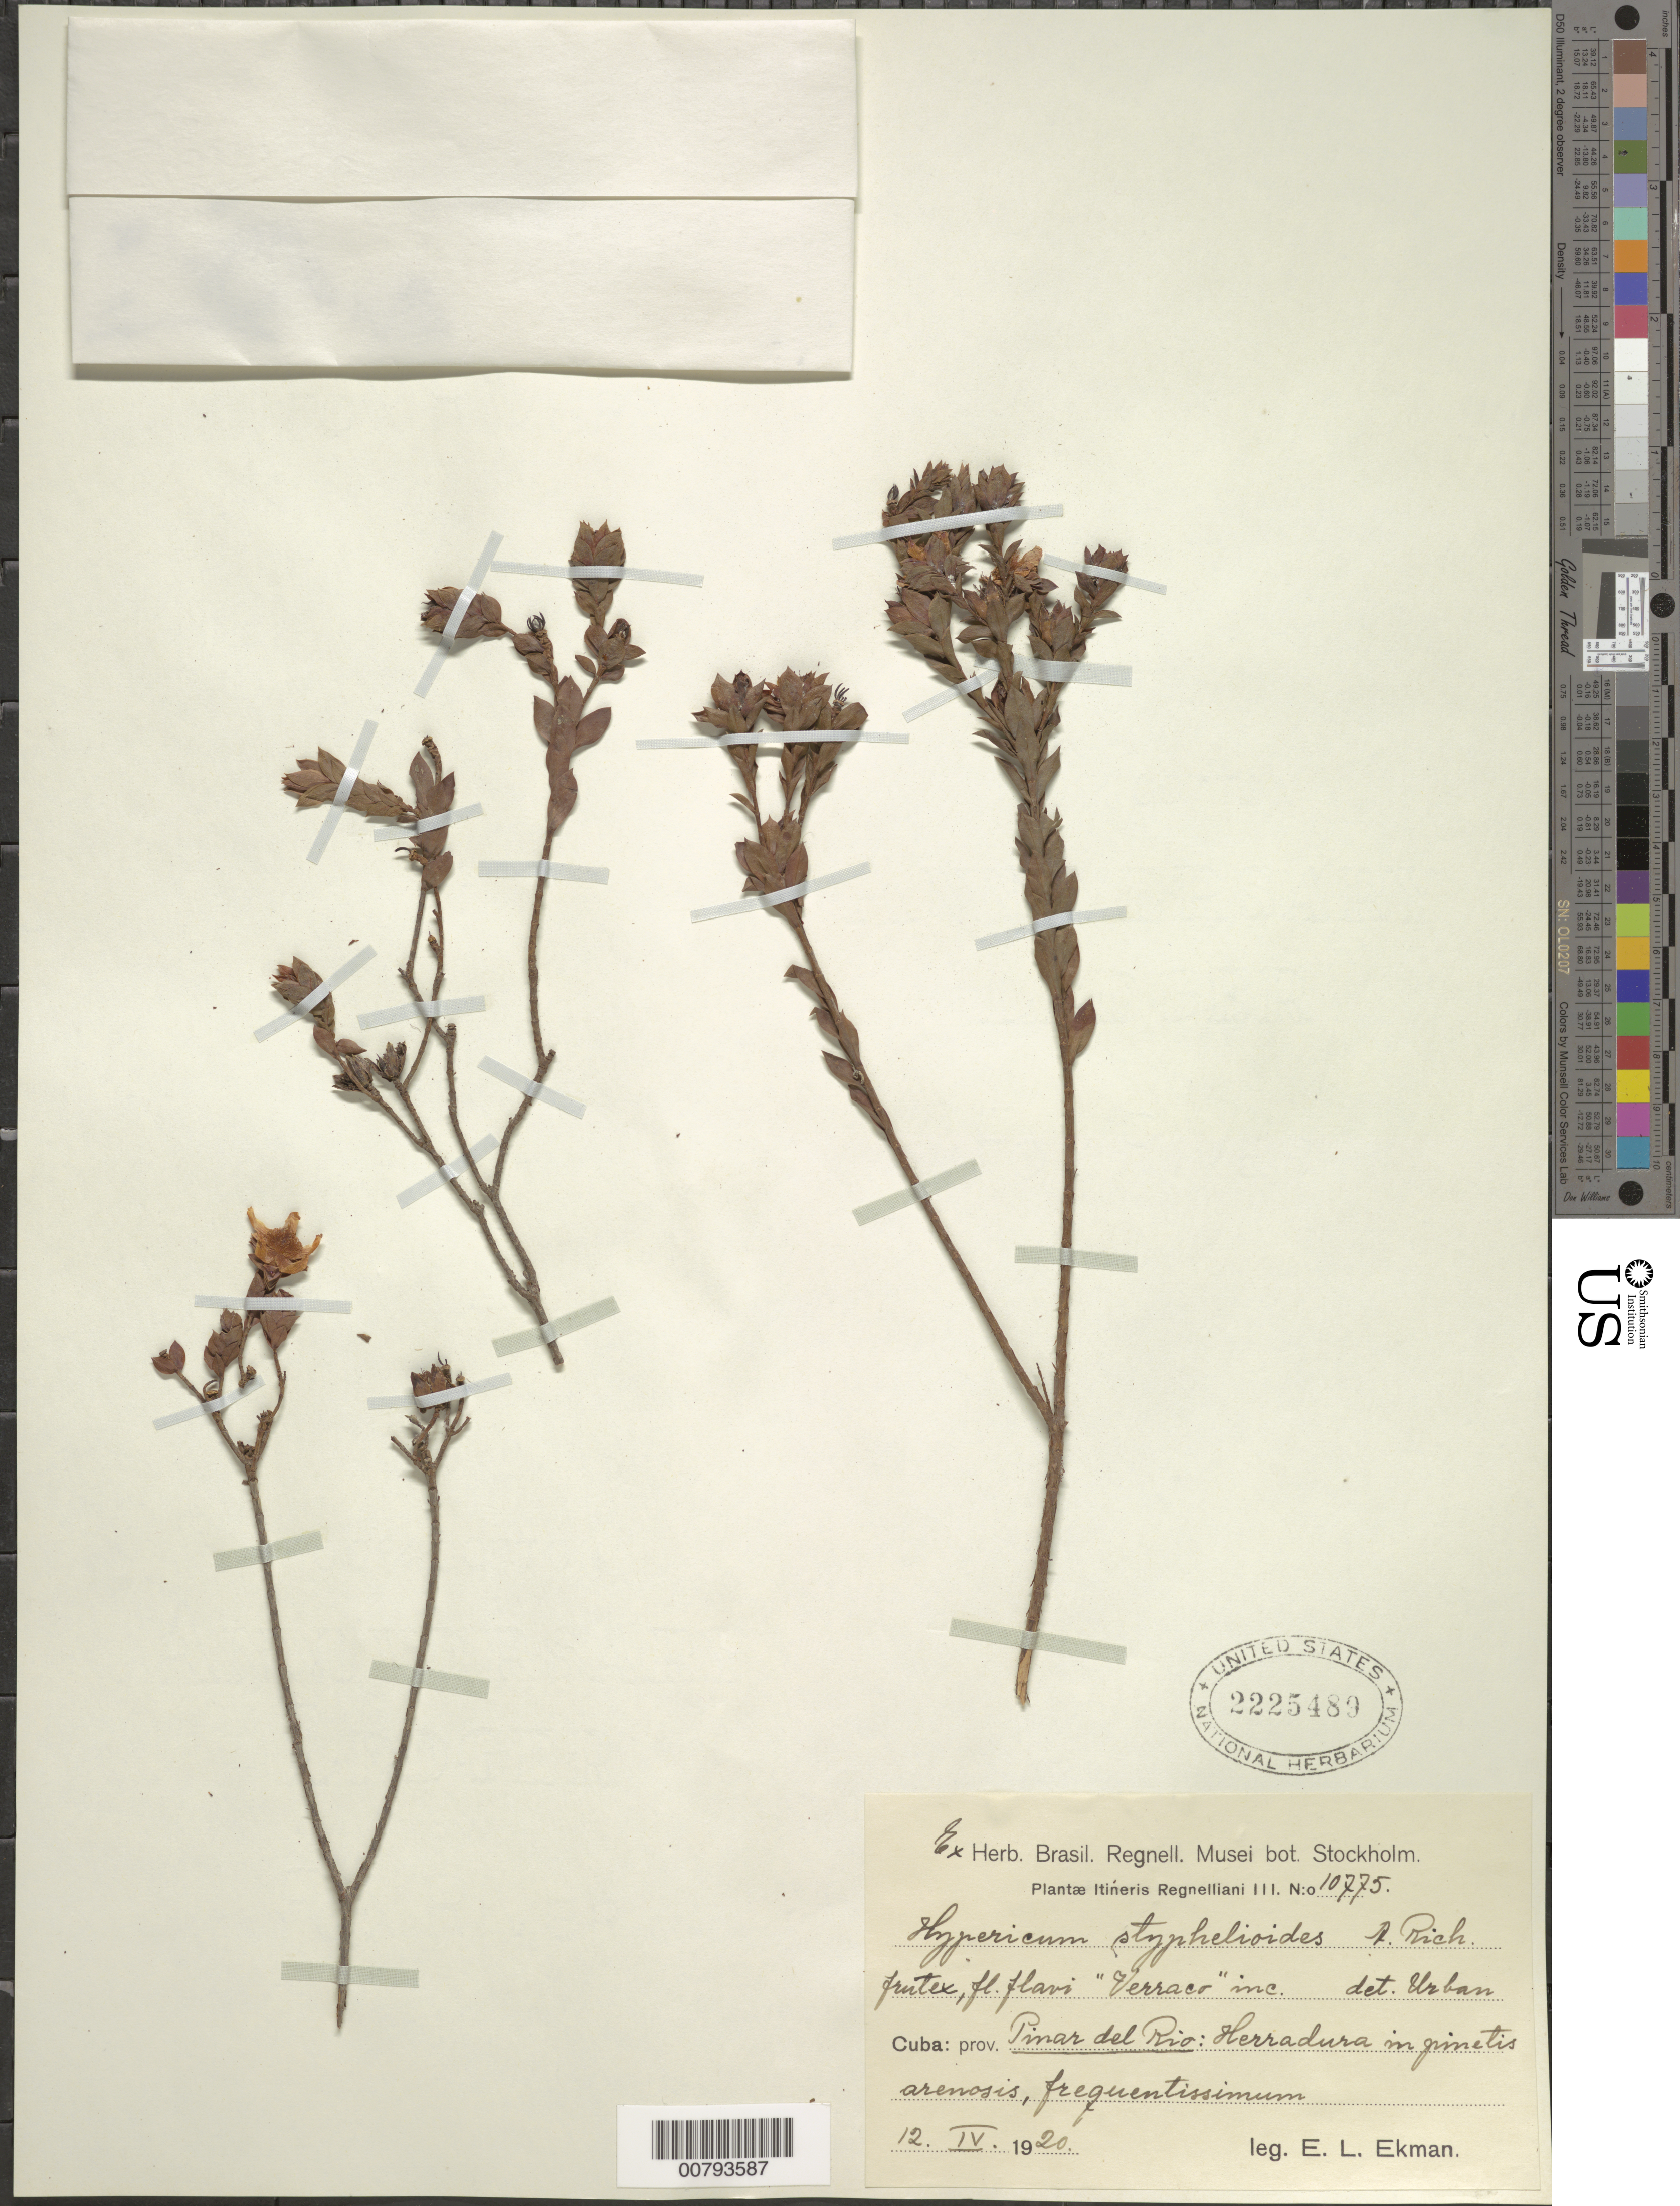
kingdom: Plantae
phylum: Tracheophyta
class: Magnoliopsida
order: Malpighiales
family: Hypericaceae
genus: Hypericum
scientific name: Hypericum styphelioides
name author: A. Rich.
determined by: Urban, Ignatz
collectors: E. L. Ekman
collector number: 10775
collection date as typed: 12 Apr 1920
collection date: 1920-04-12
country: Cuba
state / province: Pinar del Río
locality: Herradura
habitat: In gimetis arenosis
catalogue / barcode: US 2225489